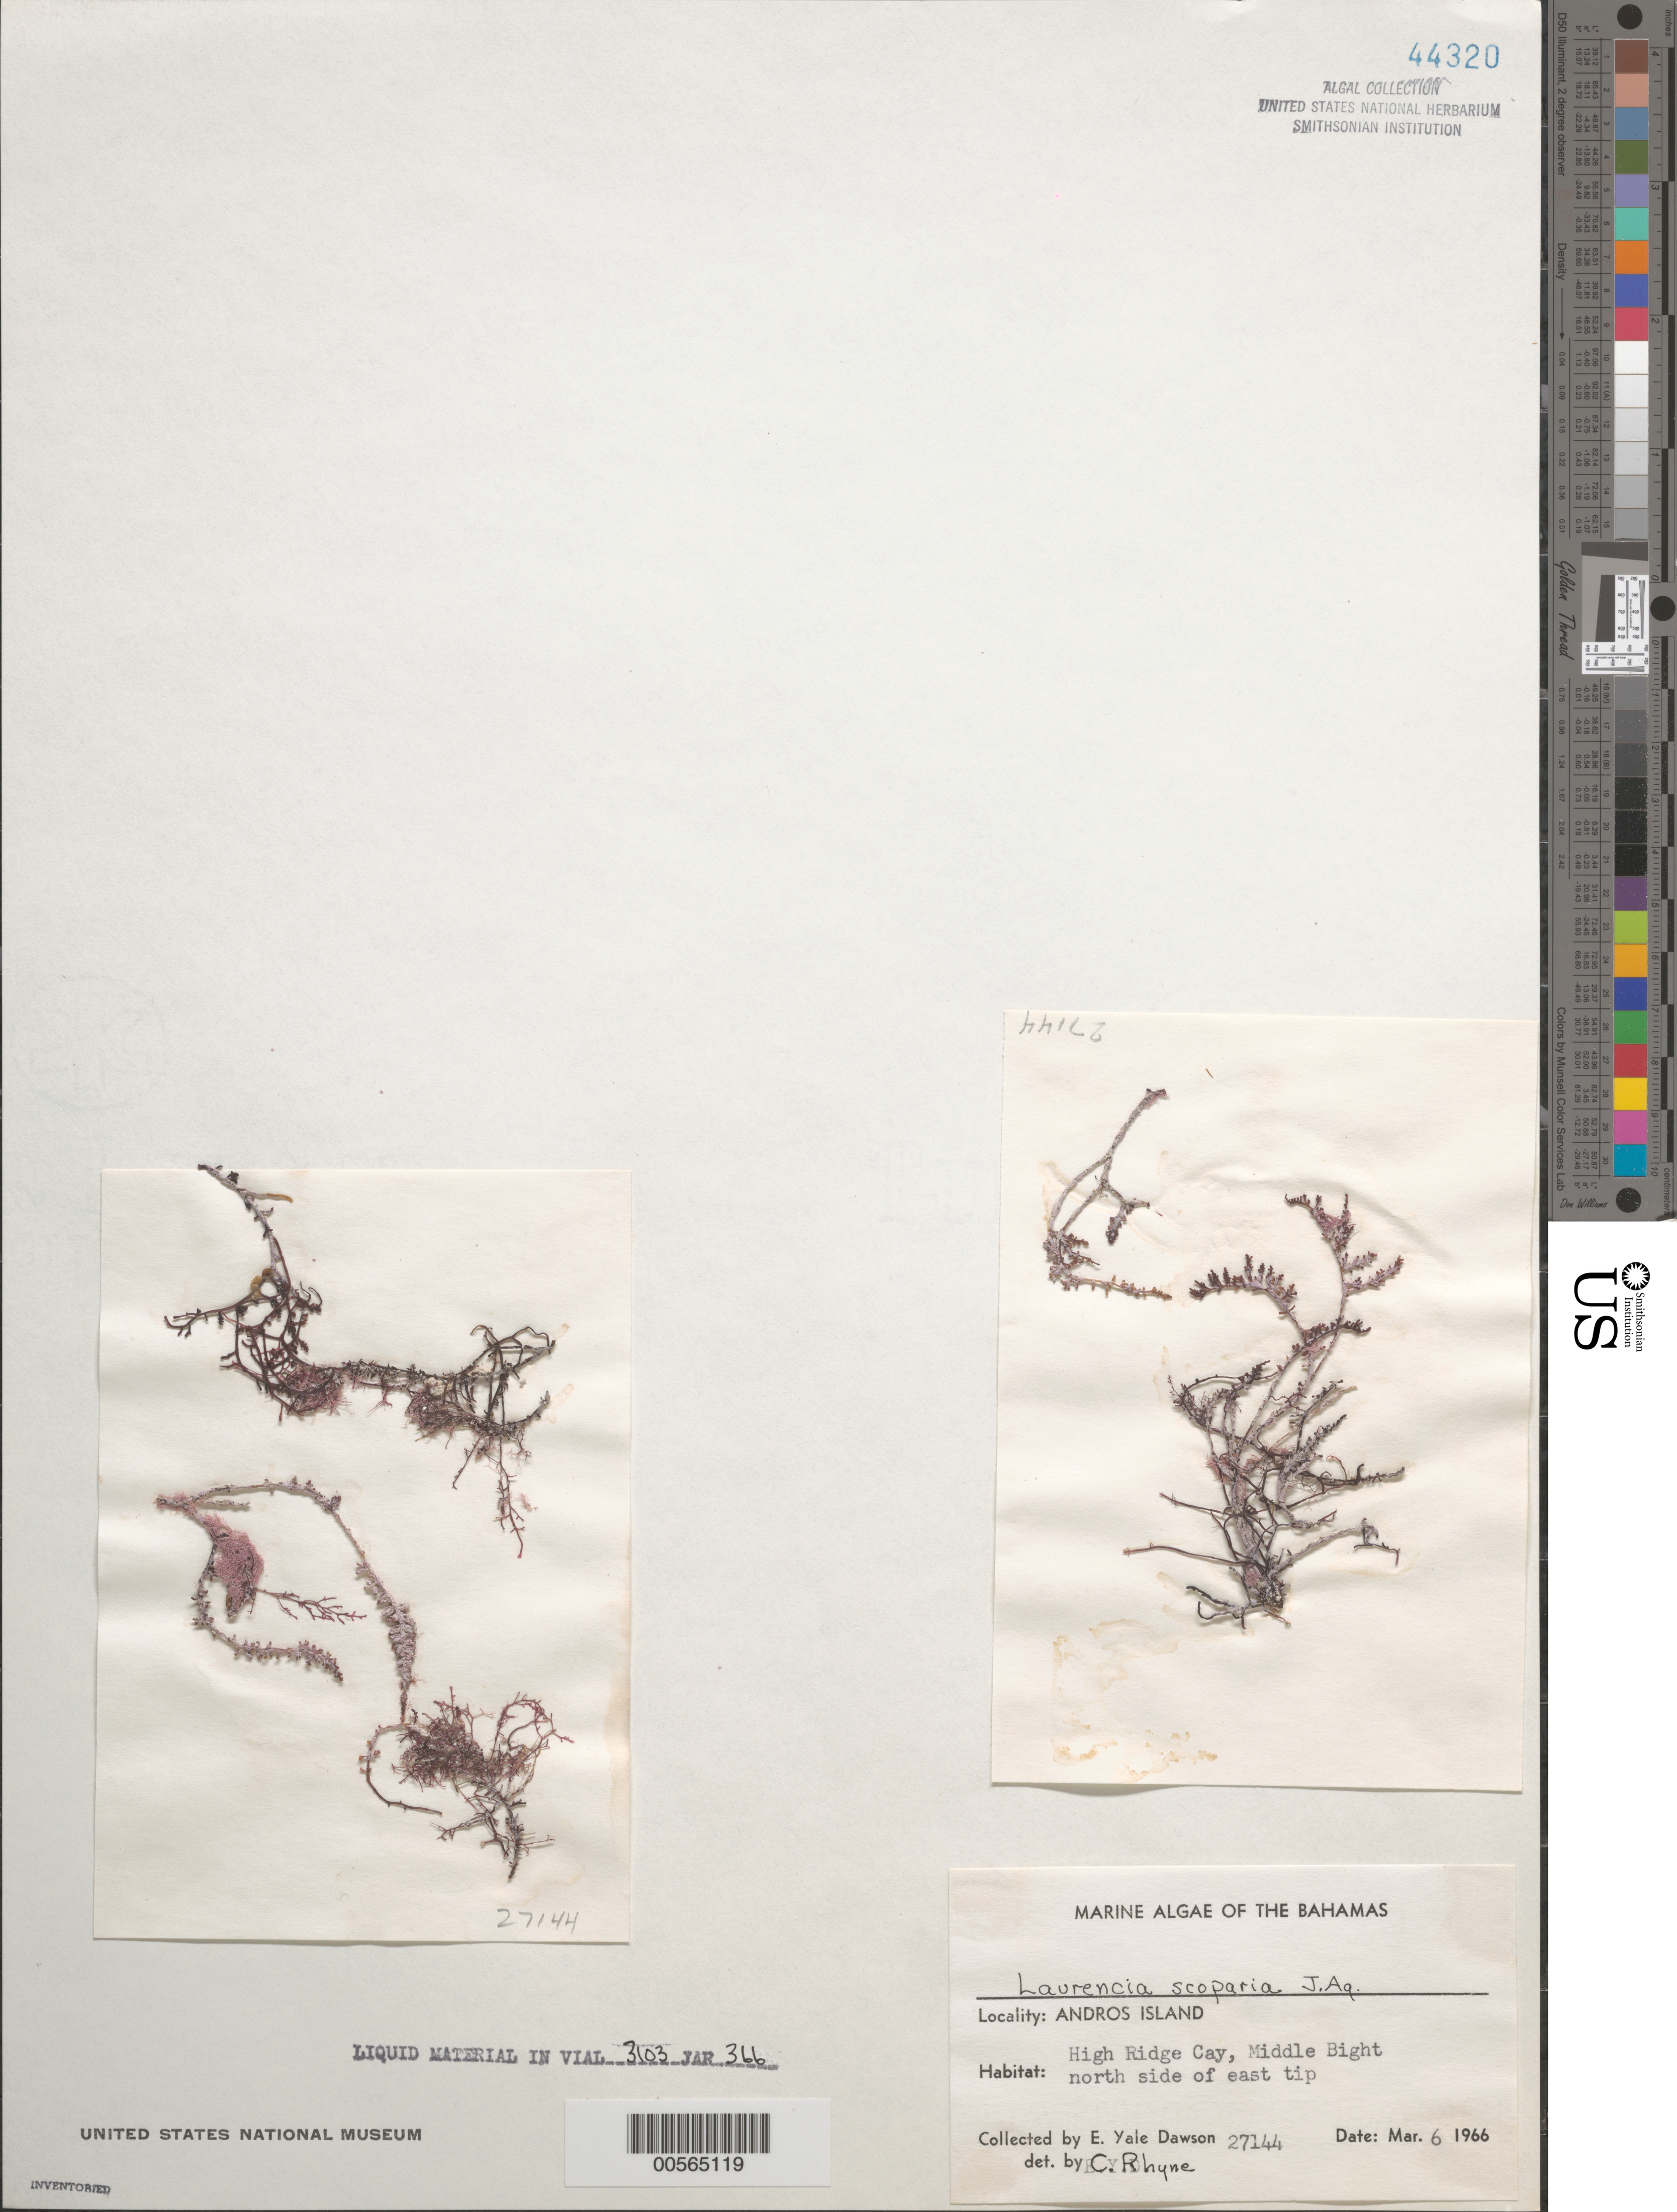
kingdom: Plantae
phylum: Rhodophyta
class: Florideophyceae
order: Ceramiales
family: Rhodomelaceae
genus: Laurencia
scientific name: Laurencia dendroidea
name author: J. Agardh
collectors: E. Y. Dawson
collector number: EYD 27144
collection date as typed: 06 Mar 1966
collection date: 1966-03-06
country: Bahamas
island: High Ridge Cay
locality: Middle Bight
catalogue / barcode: US 44320